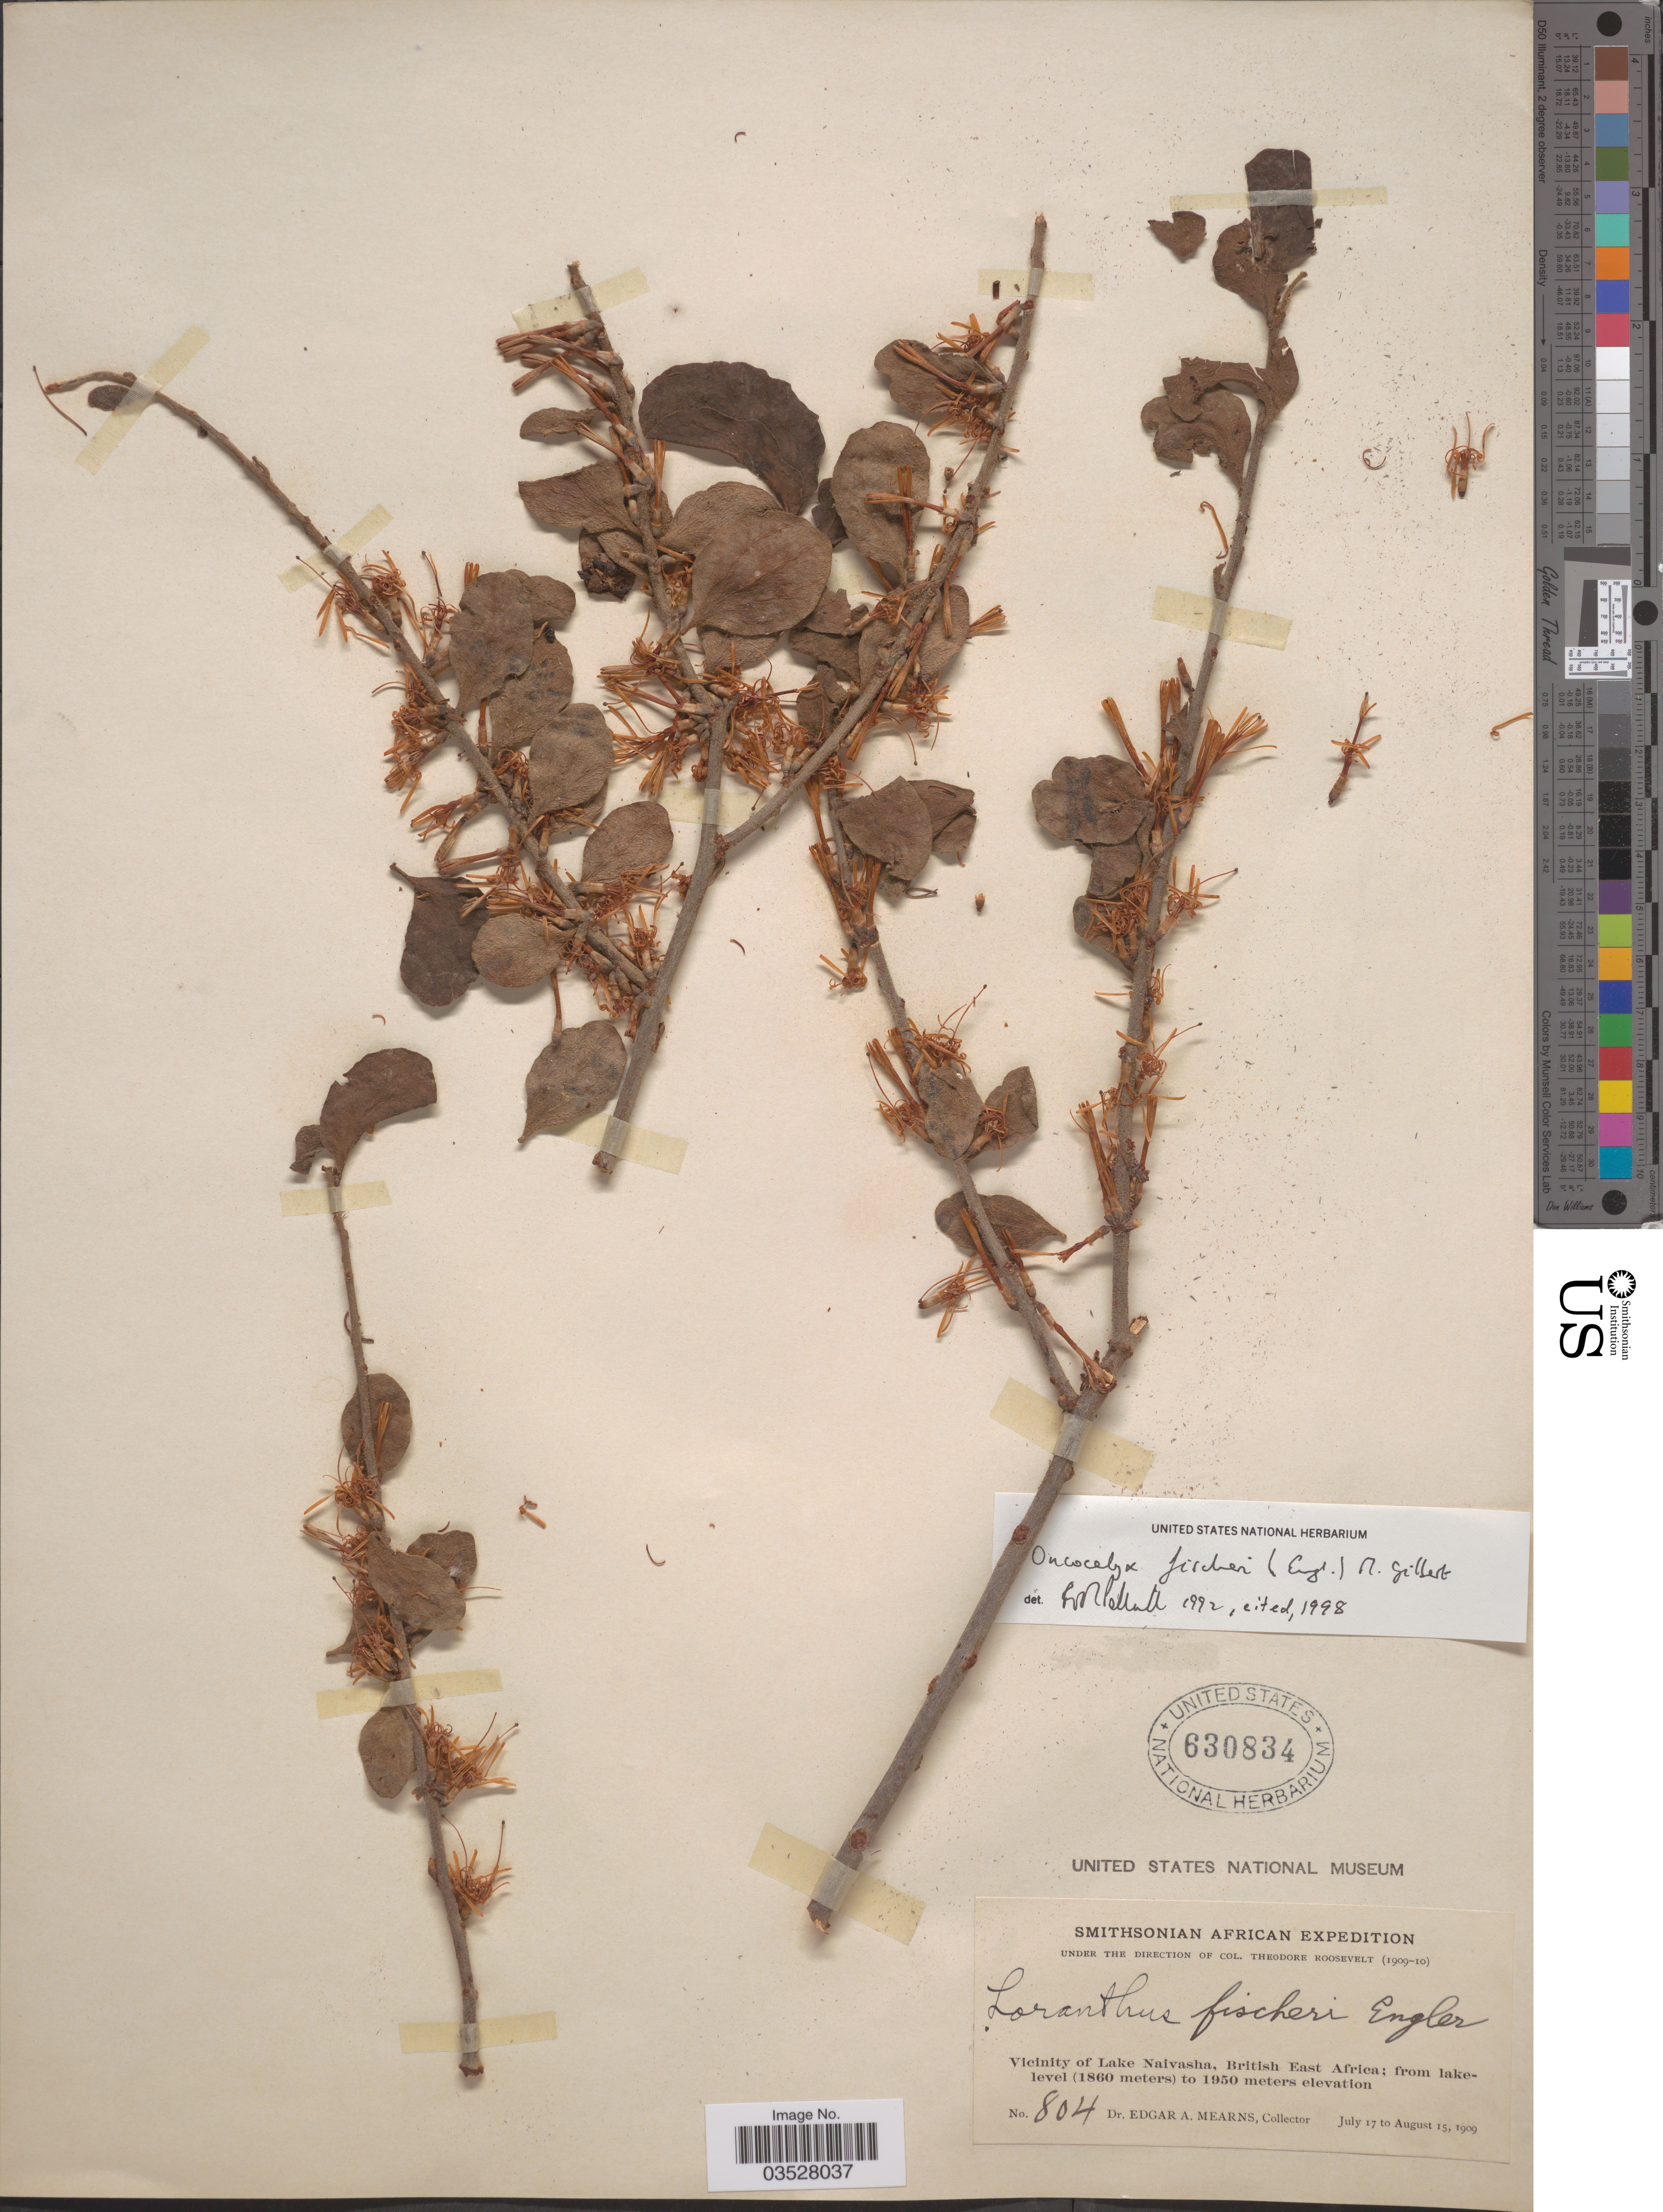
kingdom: Plantae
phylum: Tracheophyta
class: Magnoliopsida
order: Santalales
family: Loranthaceae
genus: Oncocalyx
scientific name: Oncocalyx fischeri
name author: (Engl.) M.G. Gilbert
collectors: E. A. Mearns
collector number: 804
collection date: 1909-07-17/1909-08-15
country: Kenya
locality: Vicinity of Lake Naivasha British East Africa.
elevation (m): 1860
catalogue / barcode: US 630834